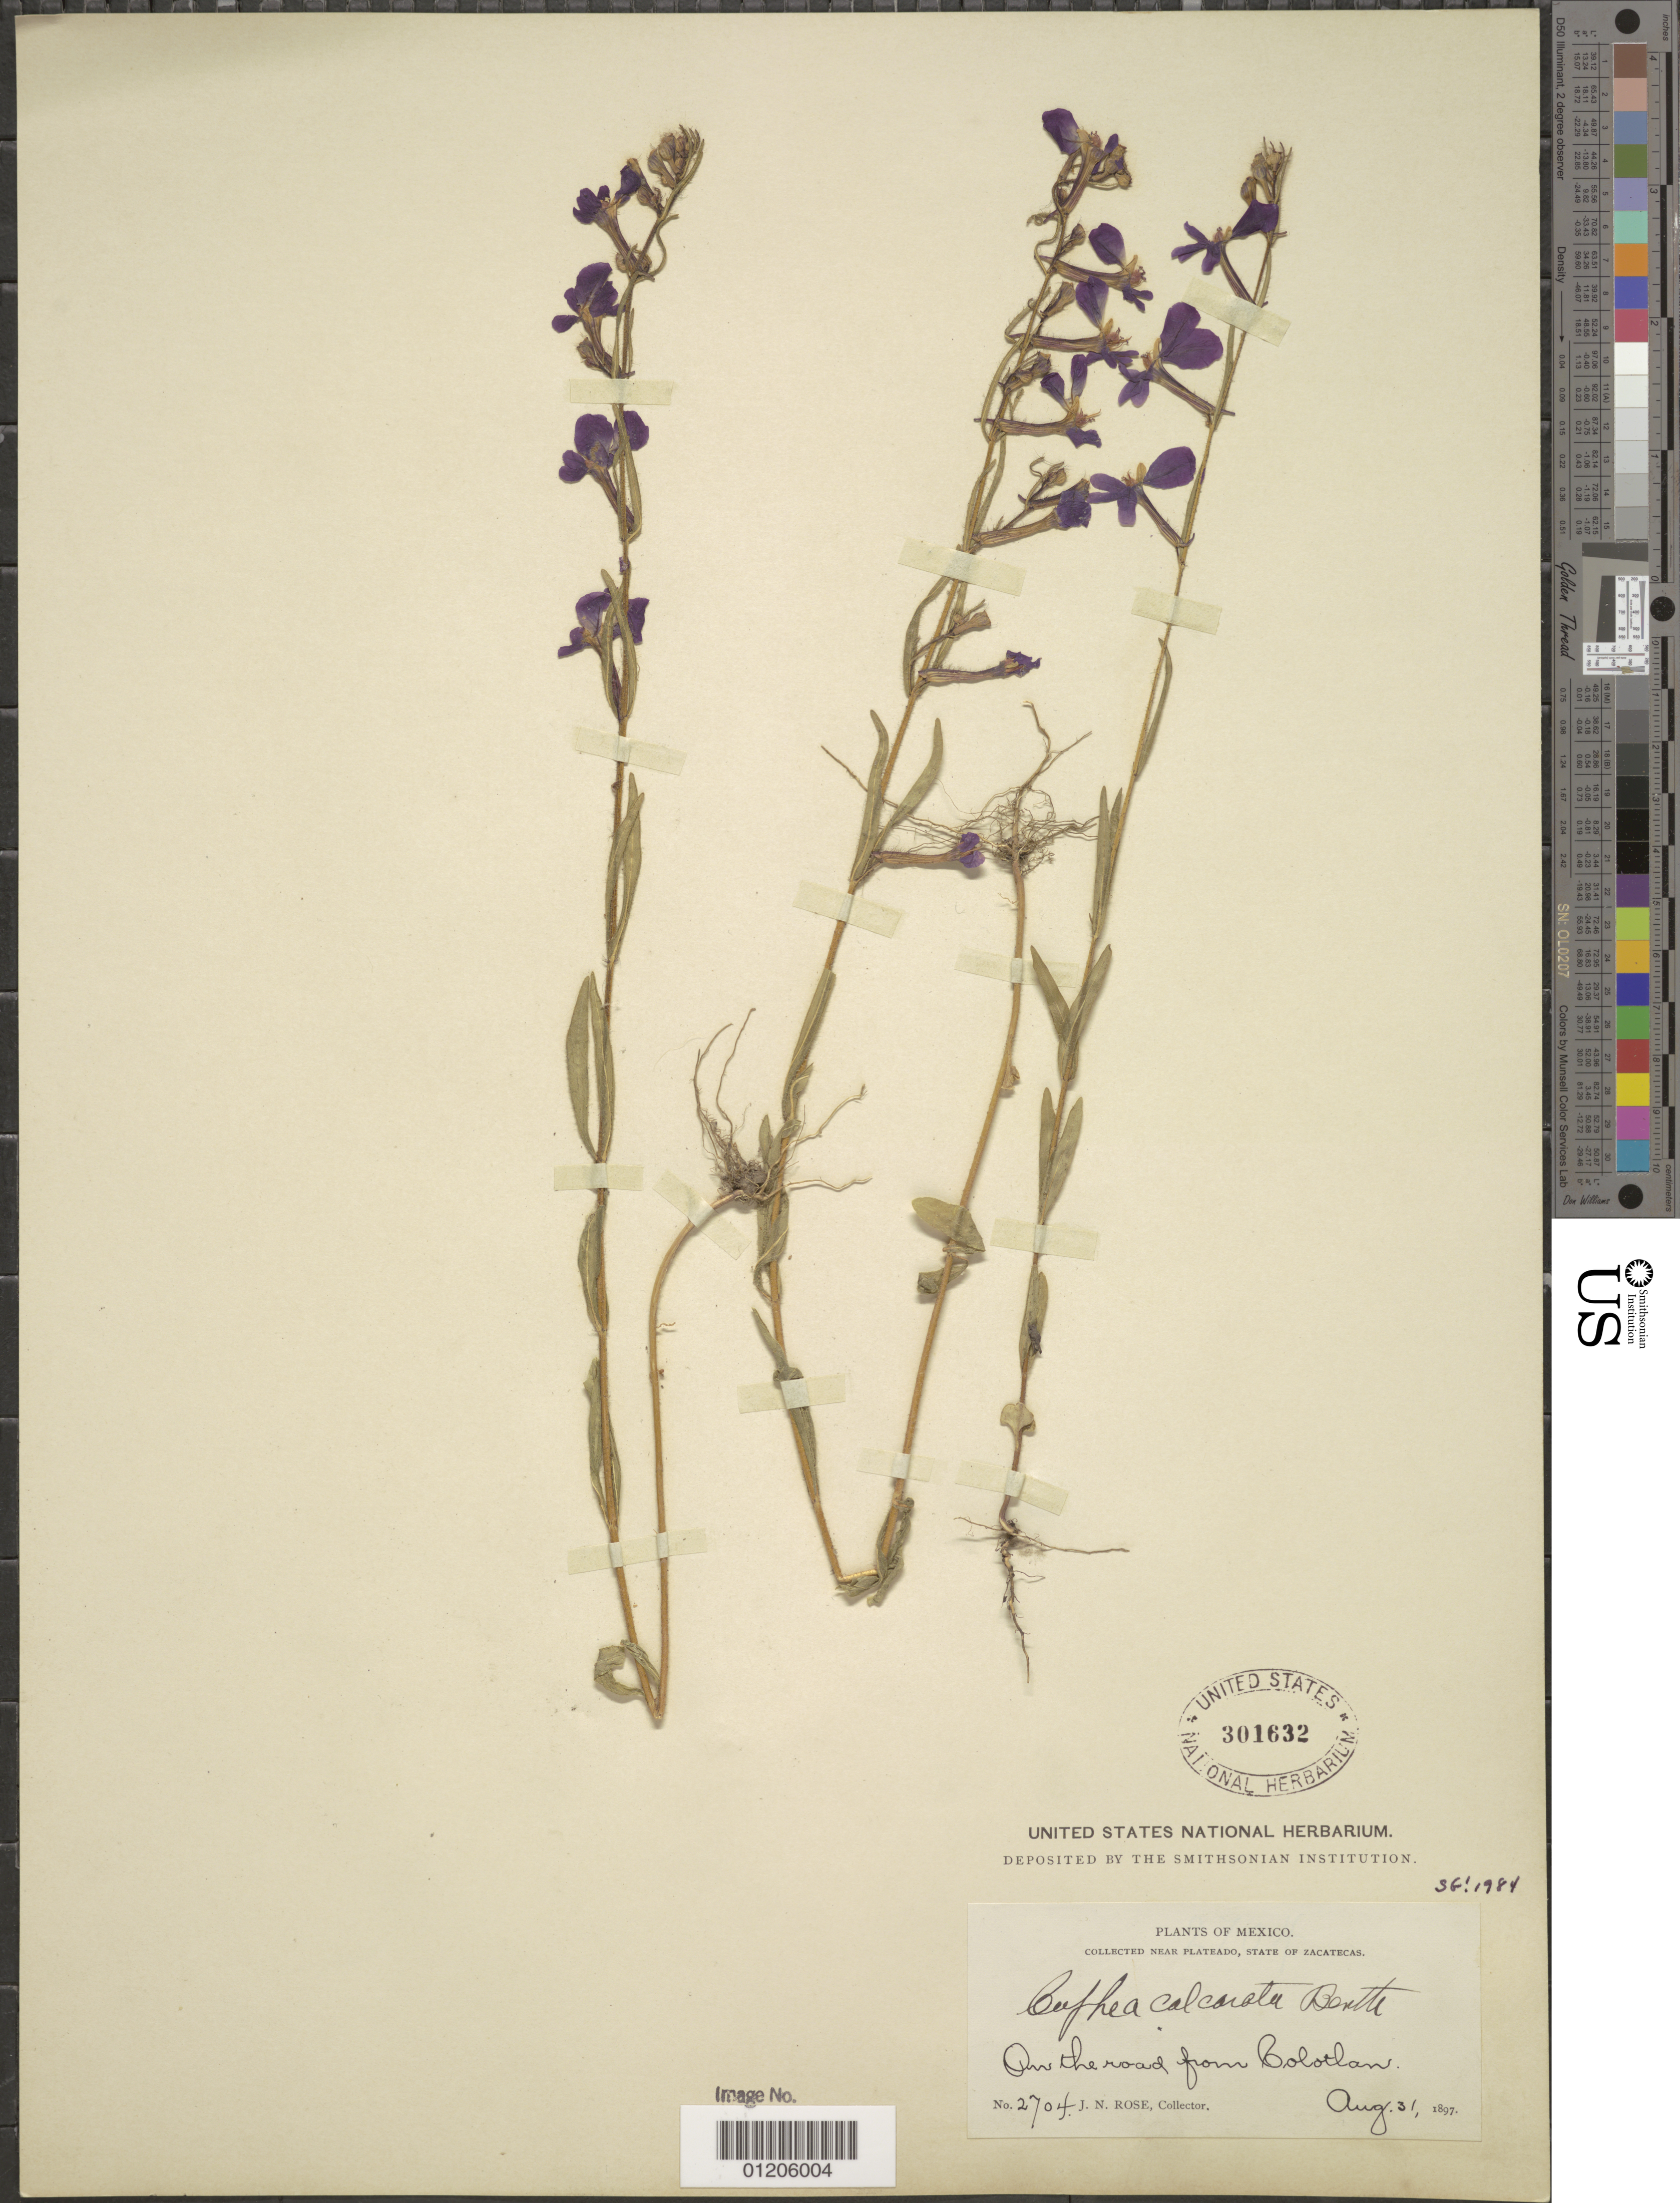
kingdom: Plantae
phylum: Tracheophyta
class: Magnoliopsida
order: Myrtales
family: Lythraceae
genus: Cuphea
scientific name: Cuphea calcarata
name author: Benth.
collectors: J. N. Rose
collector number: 2704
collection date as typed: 31 Aug 1897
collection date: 1897-08-31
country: Mexico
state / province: Zacatecas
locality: On the road from Colotlán. Near Plateado, State of Zacatecas.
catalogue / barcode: US 301632